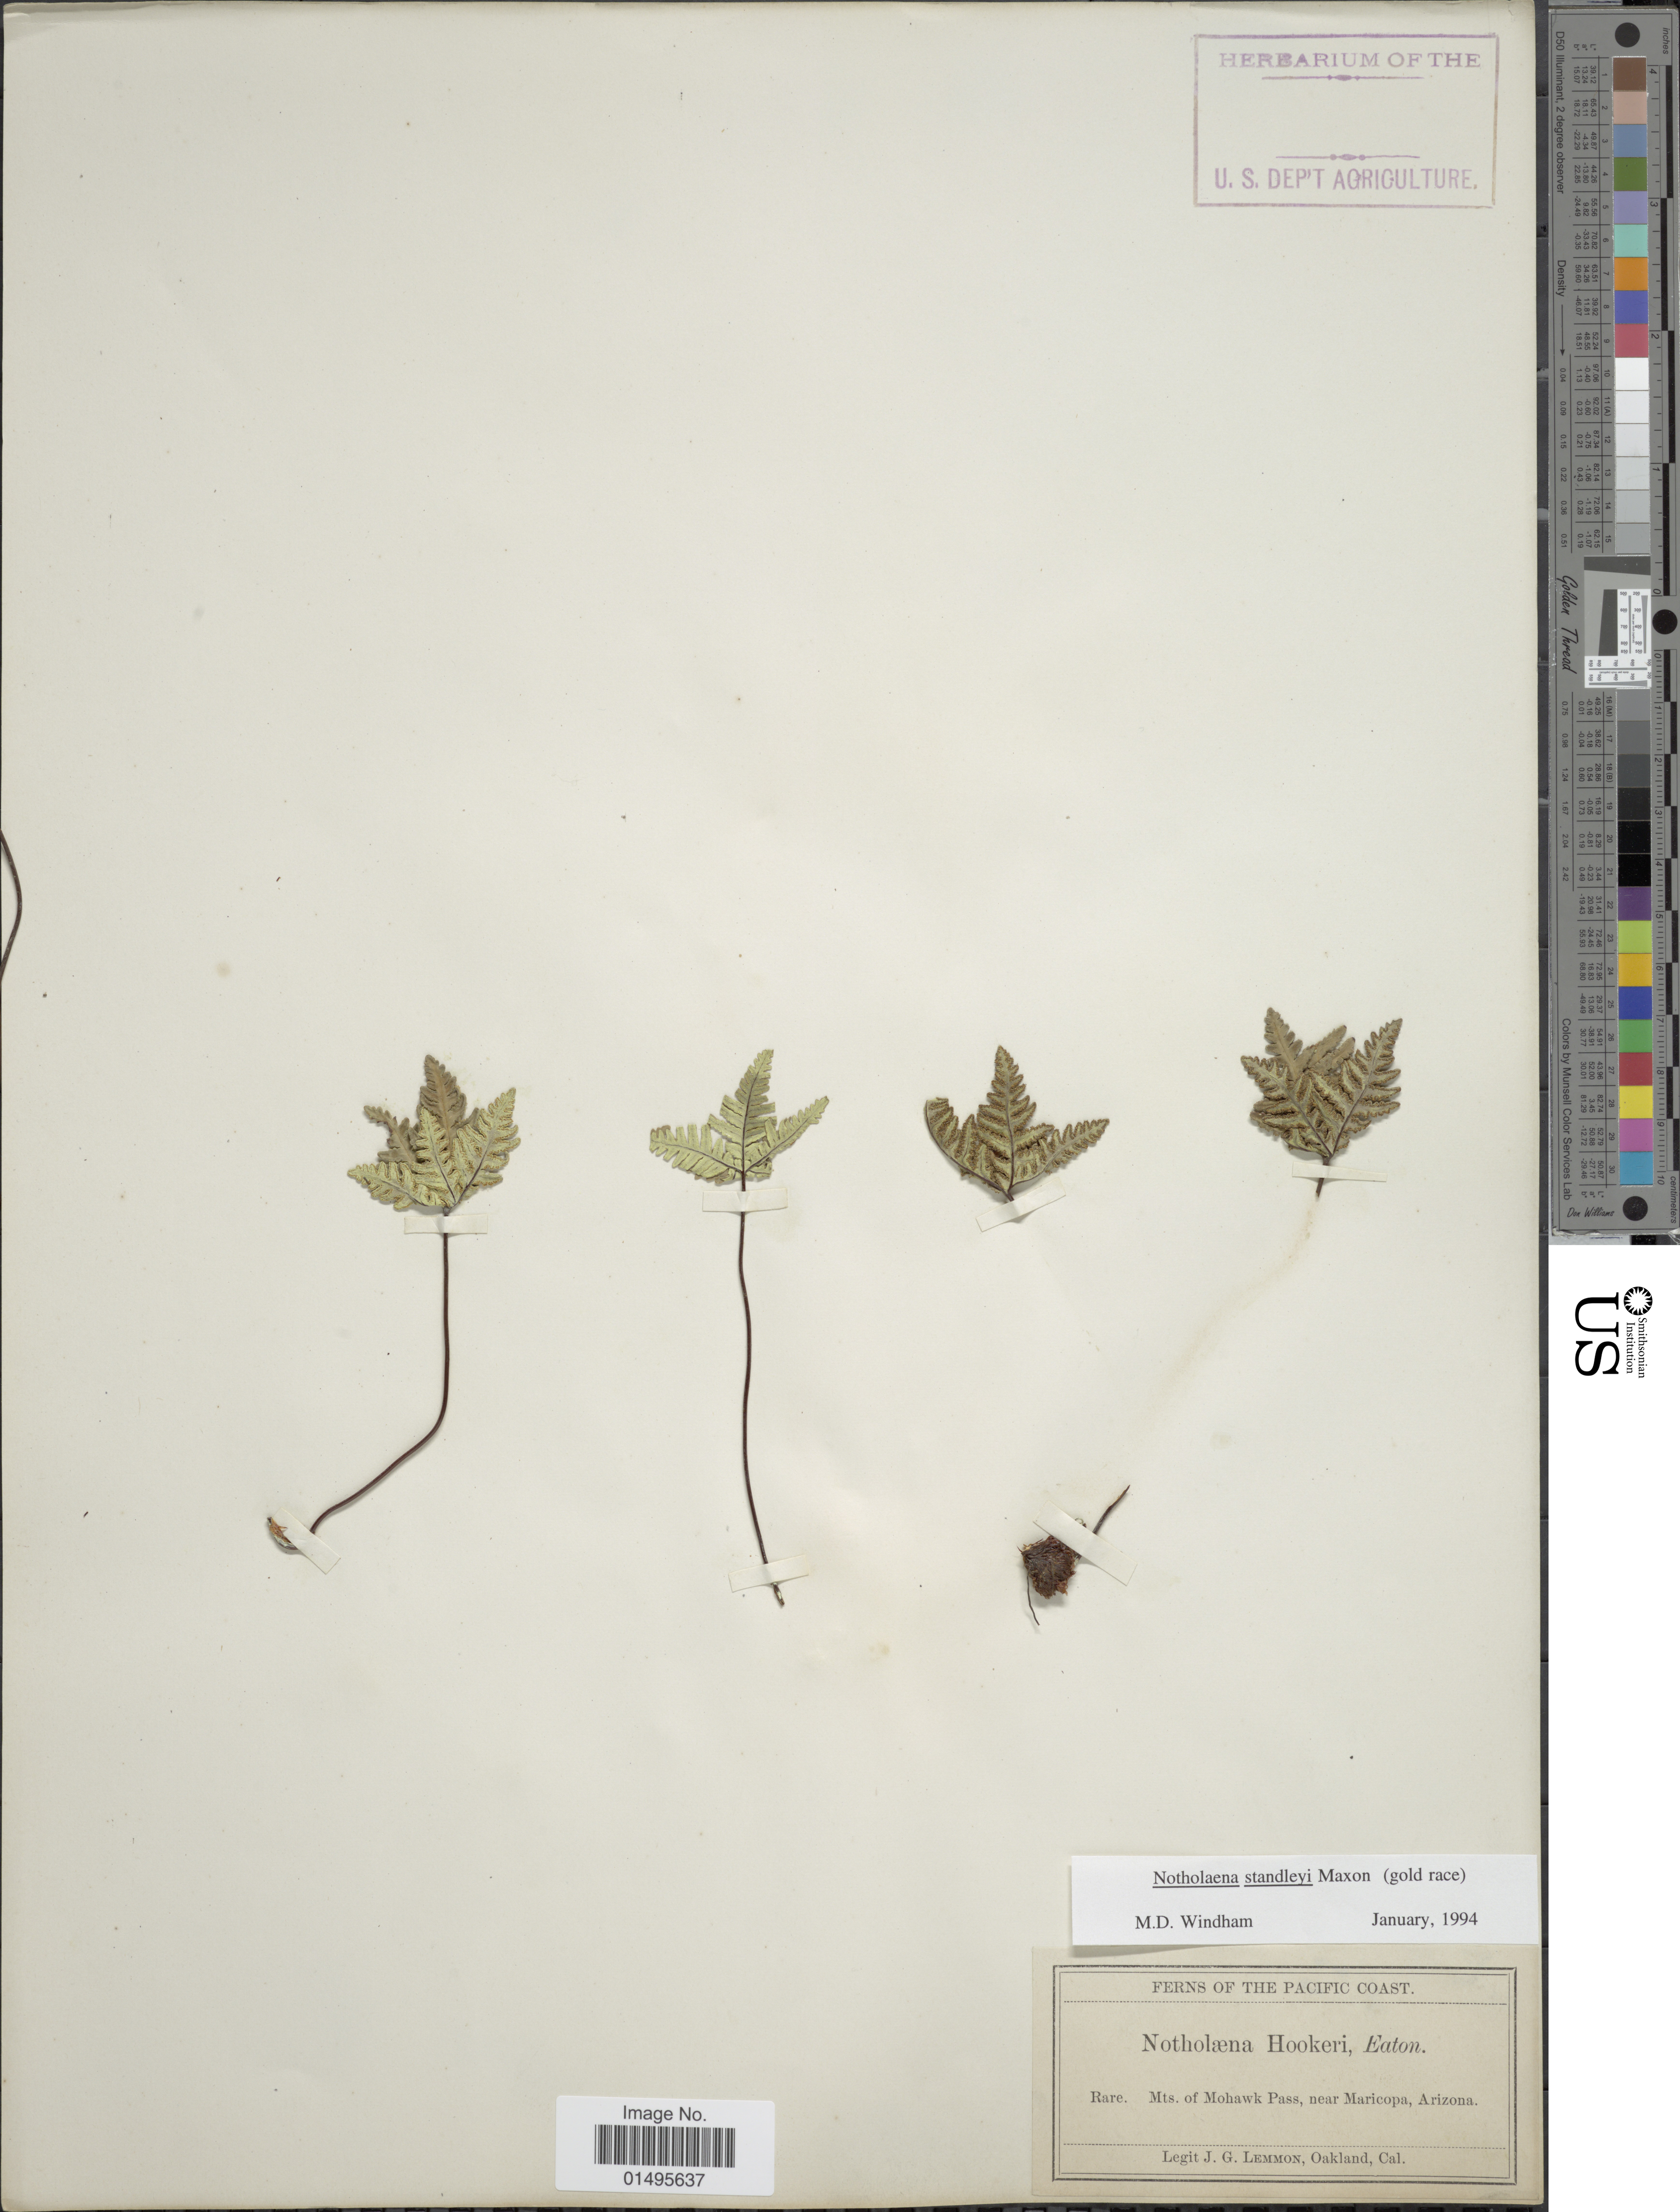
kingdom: Plantae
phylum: Tracheophyta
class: Polypodiopsida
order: Polypodiales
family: Pteridaceae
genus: Notholaena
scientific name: Notholaena standleyi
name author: Maxon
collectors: J. Lemmon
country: United States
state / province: Arizona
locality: The Pacific Coast, Mts. of Mohawk Pass, near Maricopa, Arizona